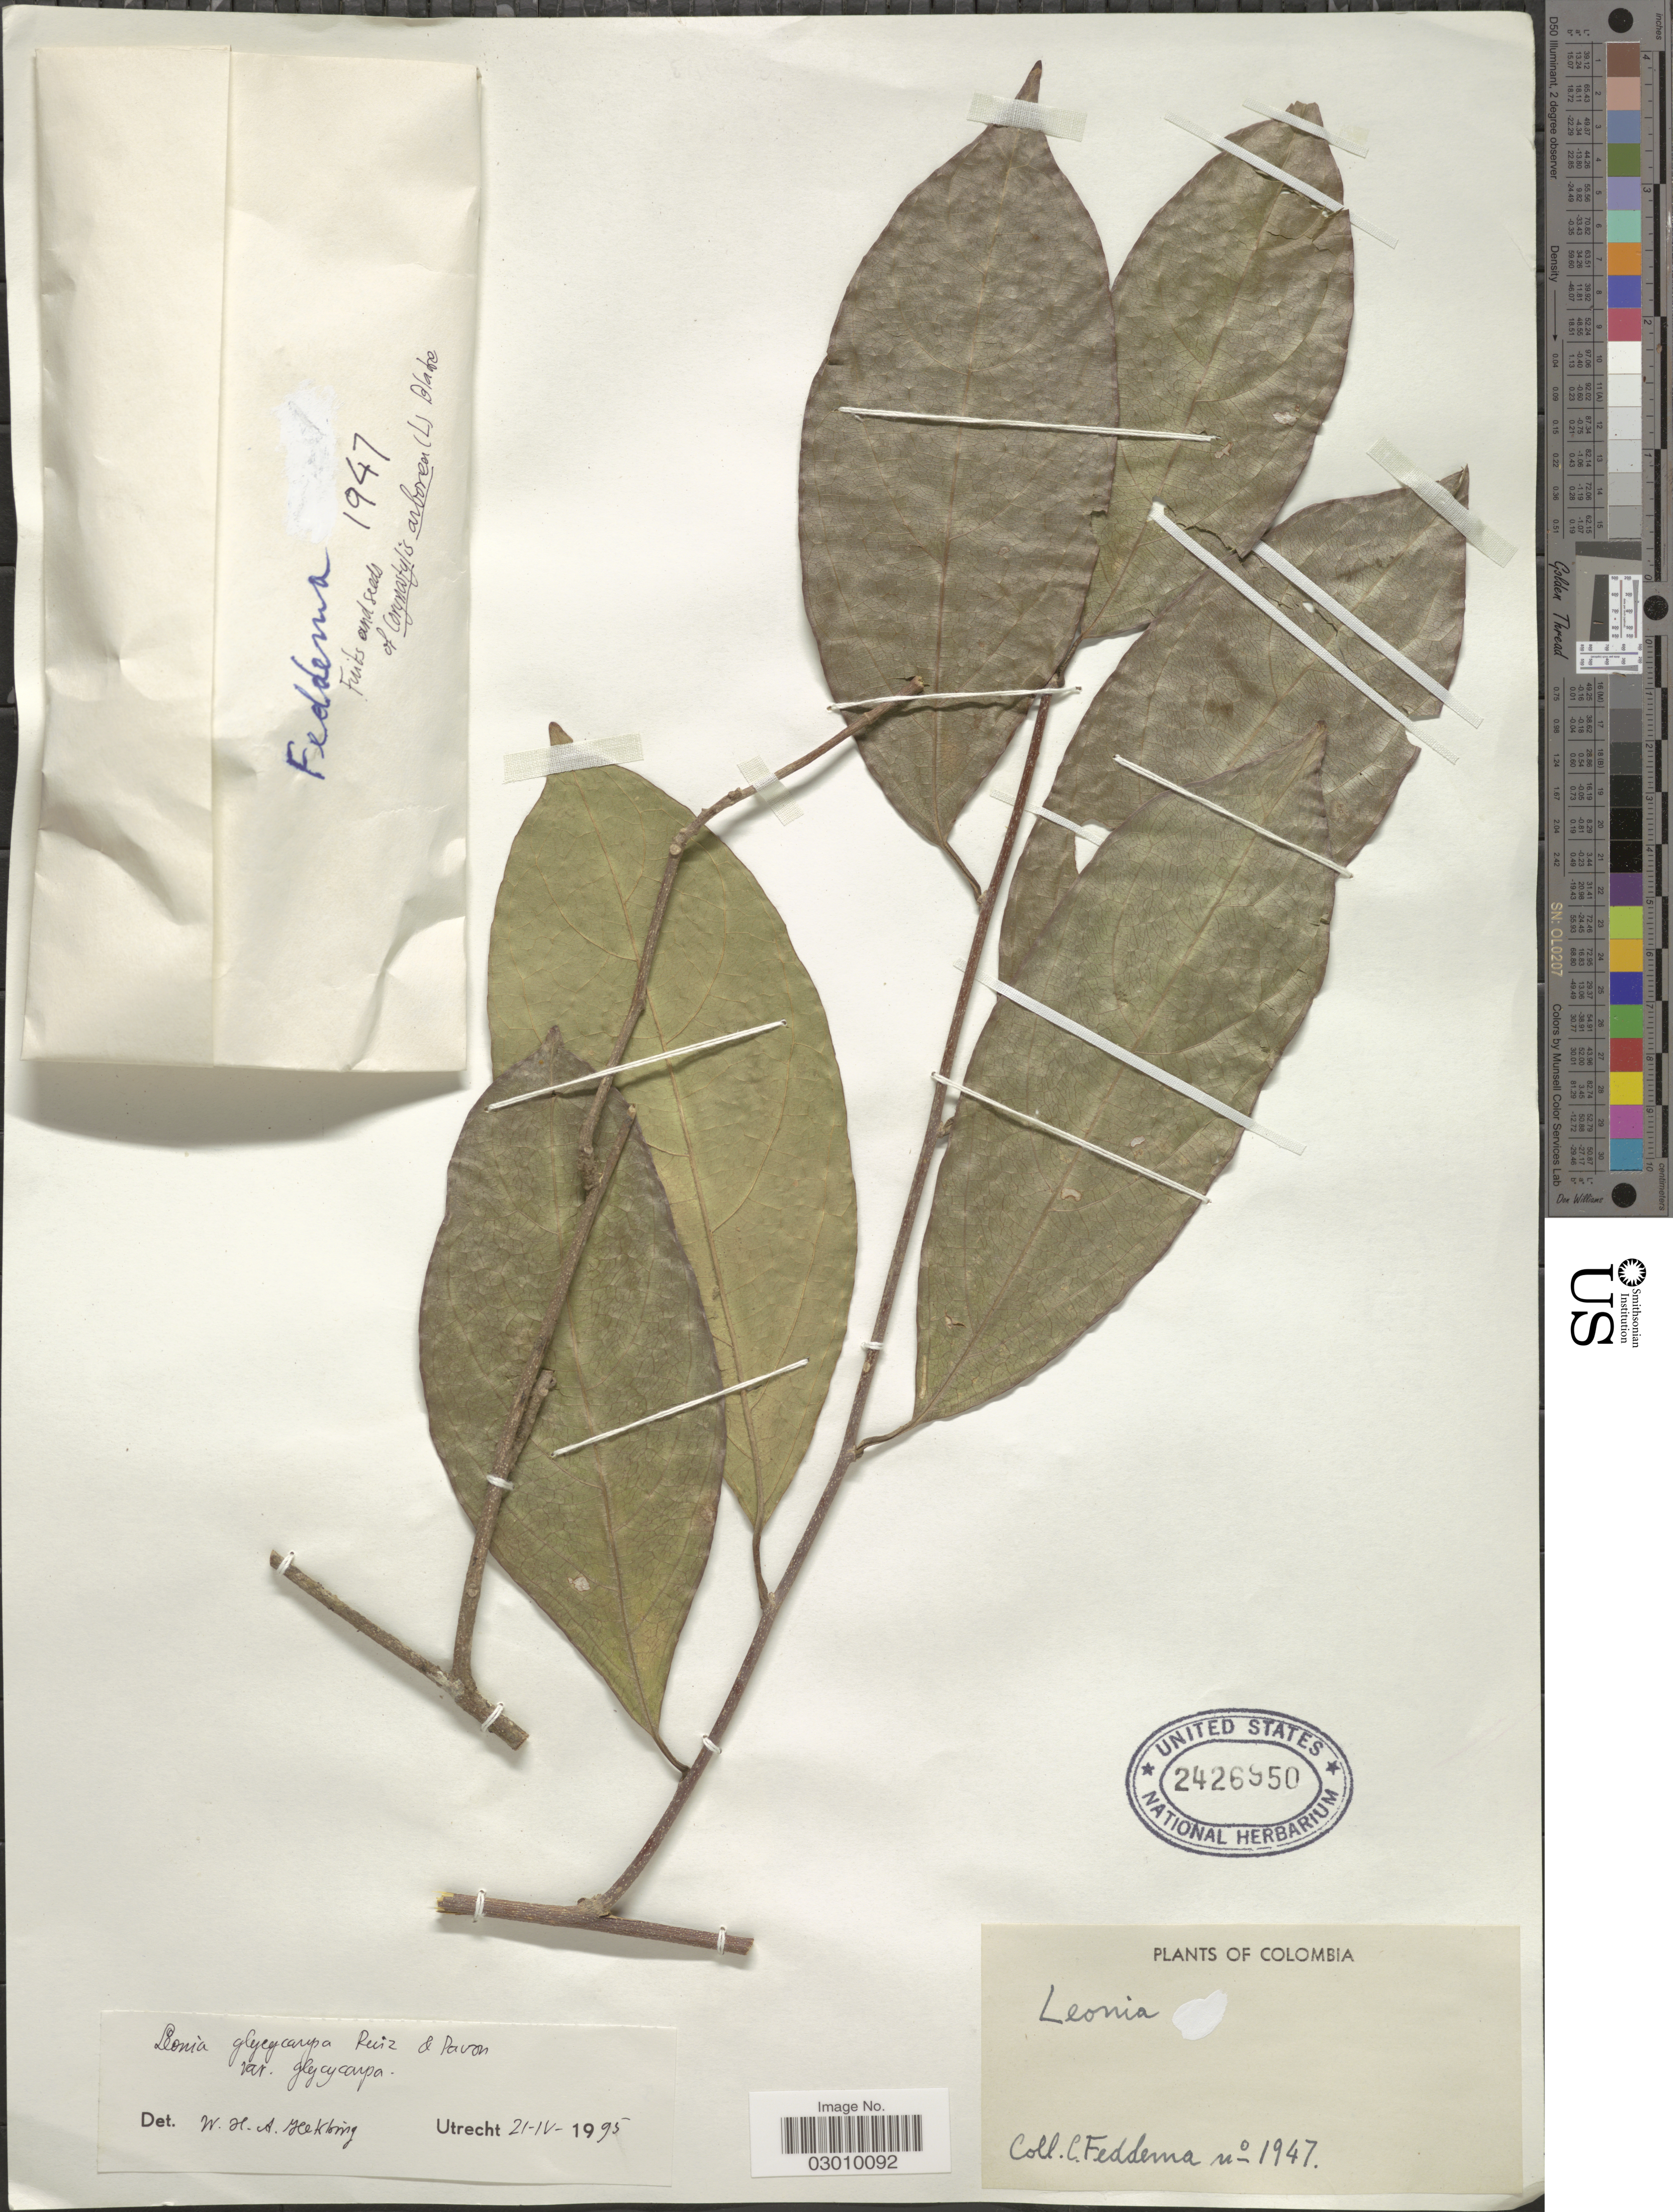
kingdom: Plantae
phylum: Tracheophyta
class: Magnoliopsida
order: Malpighiales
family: Violaceae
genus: Leonia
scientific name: Leonia glycycarpa var. glycycarpa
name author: Ruiz & Pav.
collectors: C. Feddema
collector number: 1947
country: Colombia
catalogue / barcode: US 2426950